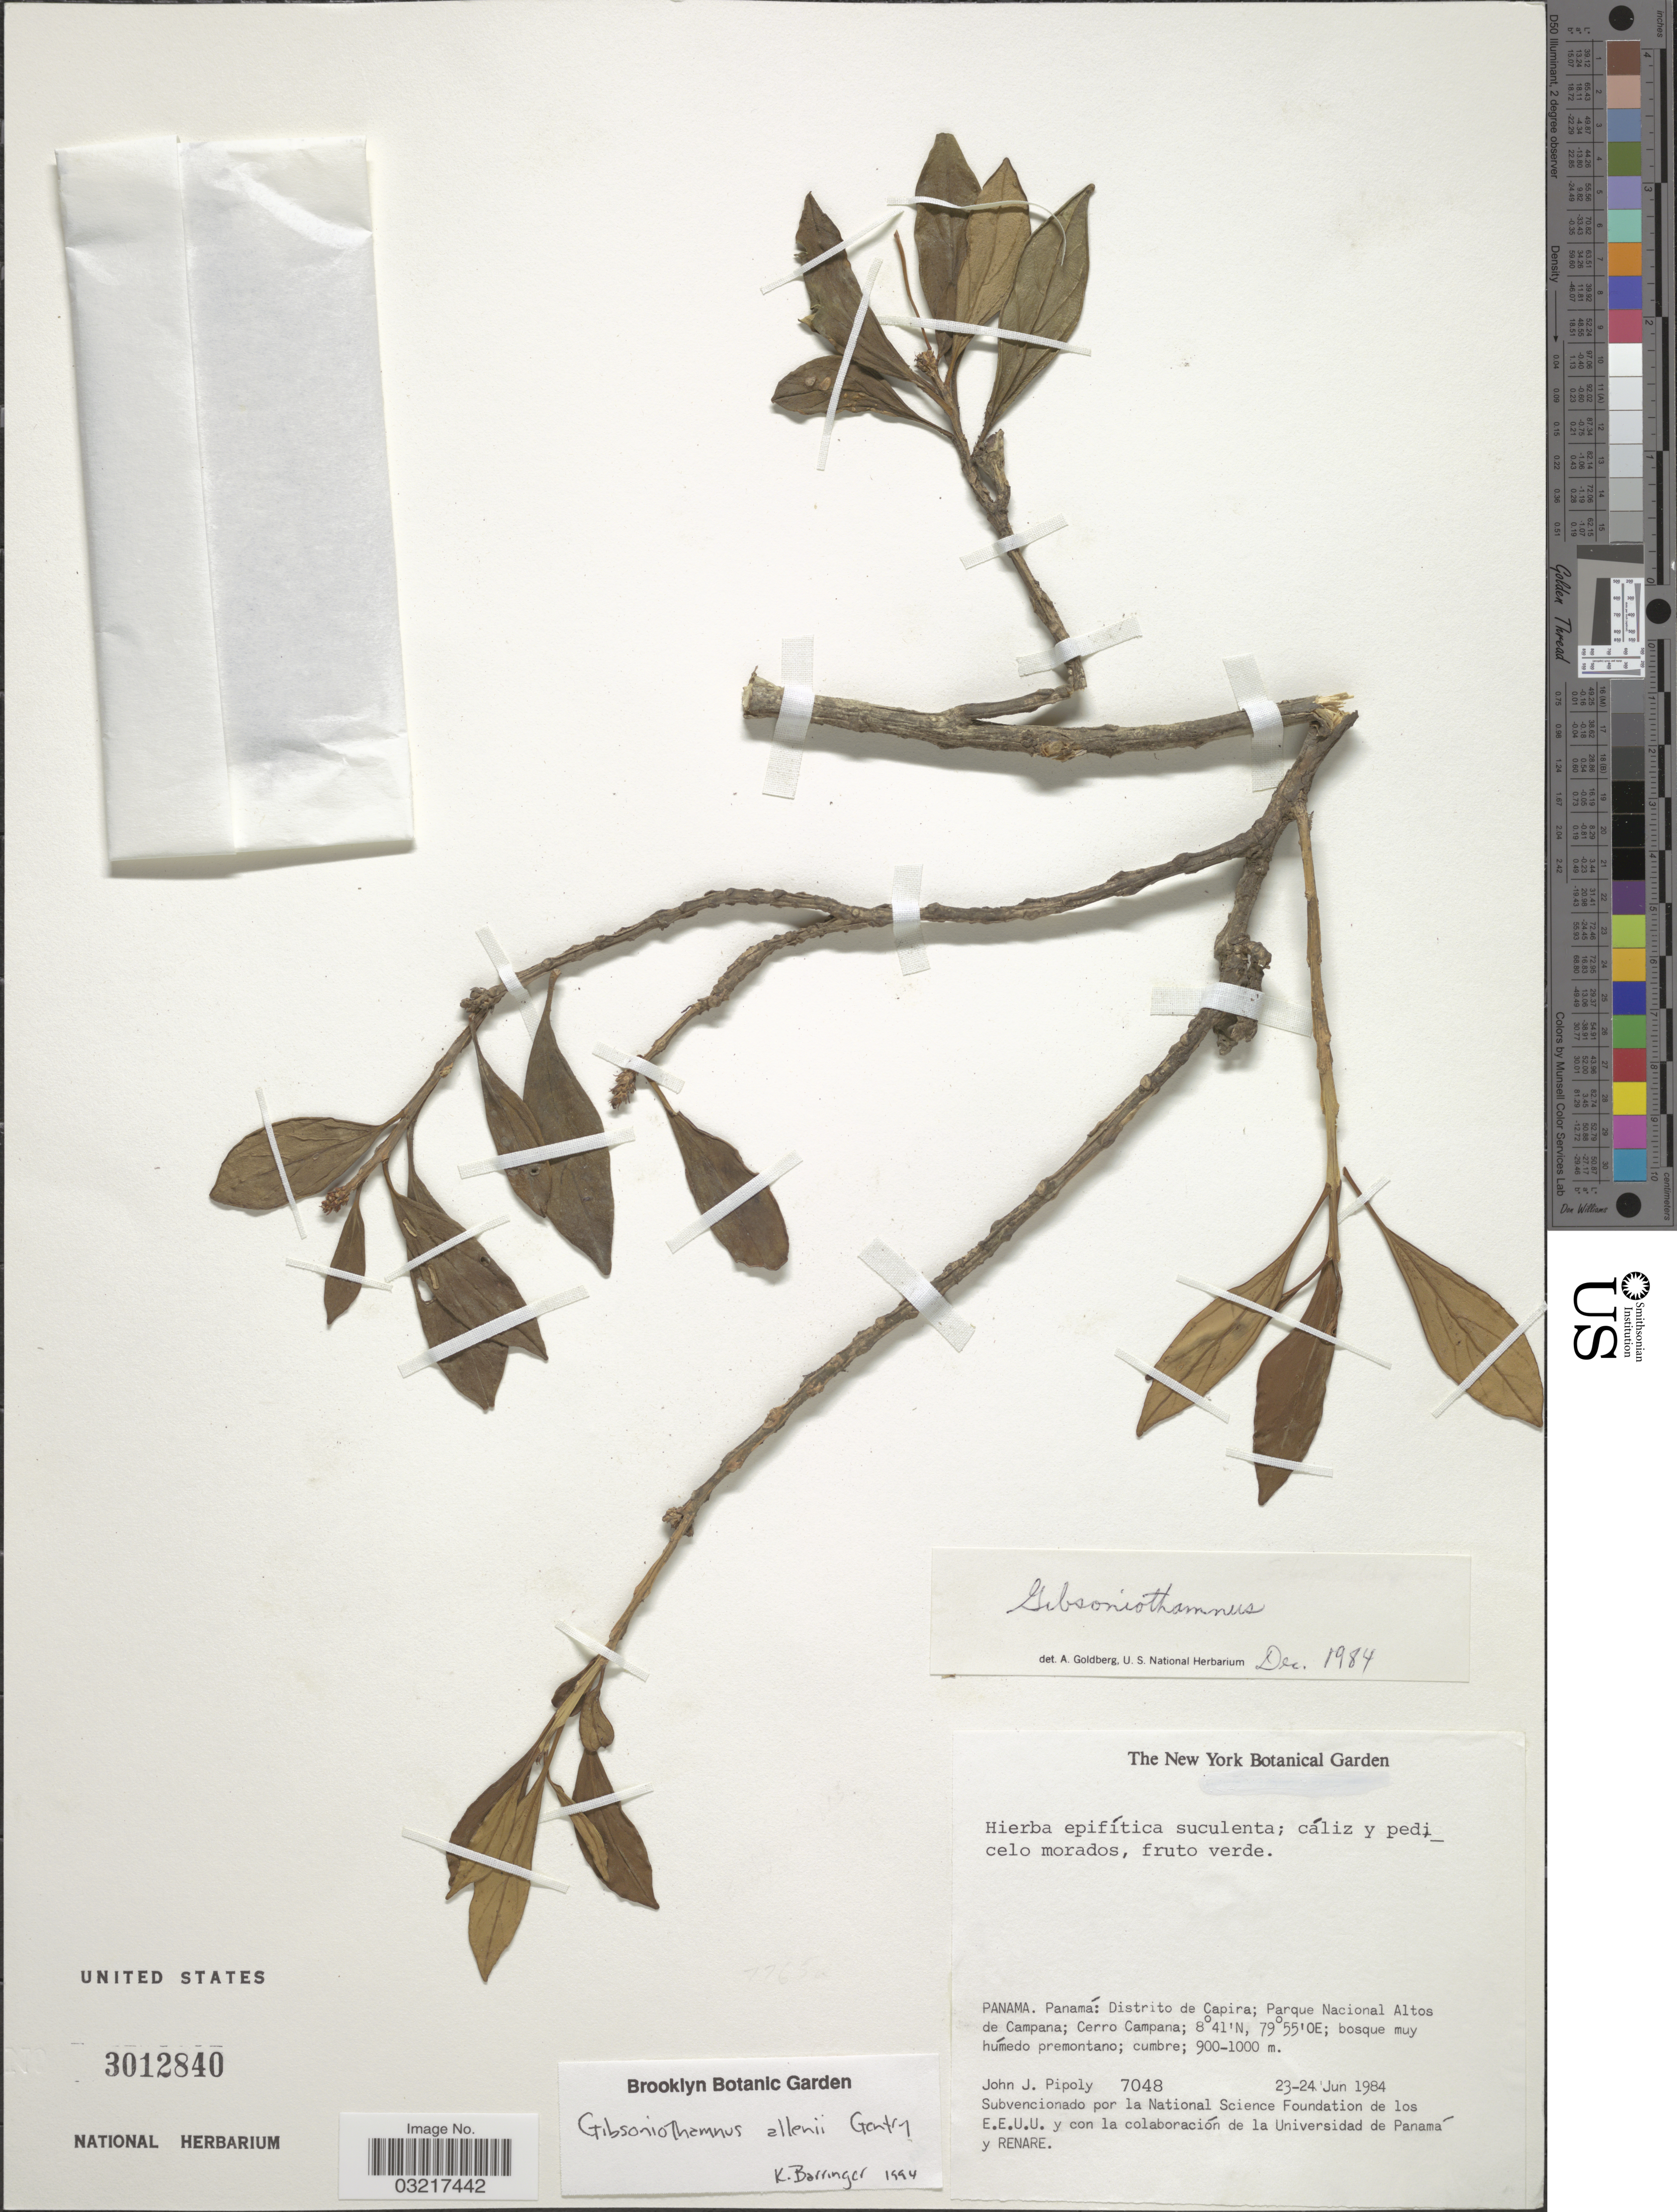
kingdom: Plantae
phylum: Tracheophyta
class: Magnoliopsida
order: Lamiales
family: Schlegeliaceae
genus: Gibsoniothamnus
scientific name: Gibsoniothamnus allenii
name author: A.H. Gentry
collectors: J. J. Pipoly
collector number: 7048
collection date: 1984-06-23/1984-06-24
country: Panama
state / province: Panamá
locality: Distrito de Capira; Parque Nacional Altos de Campana; Cerro Campana.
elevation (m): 900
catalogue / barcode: US 3012840